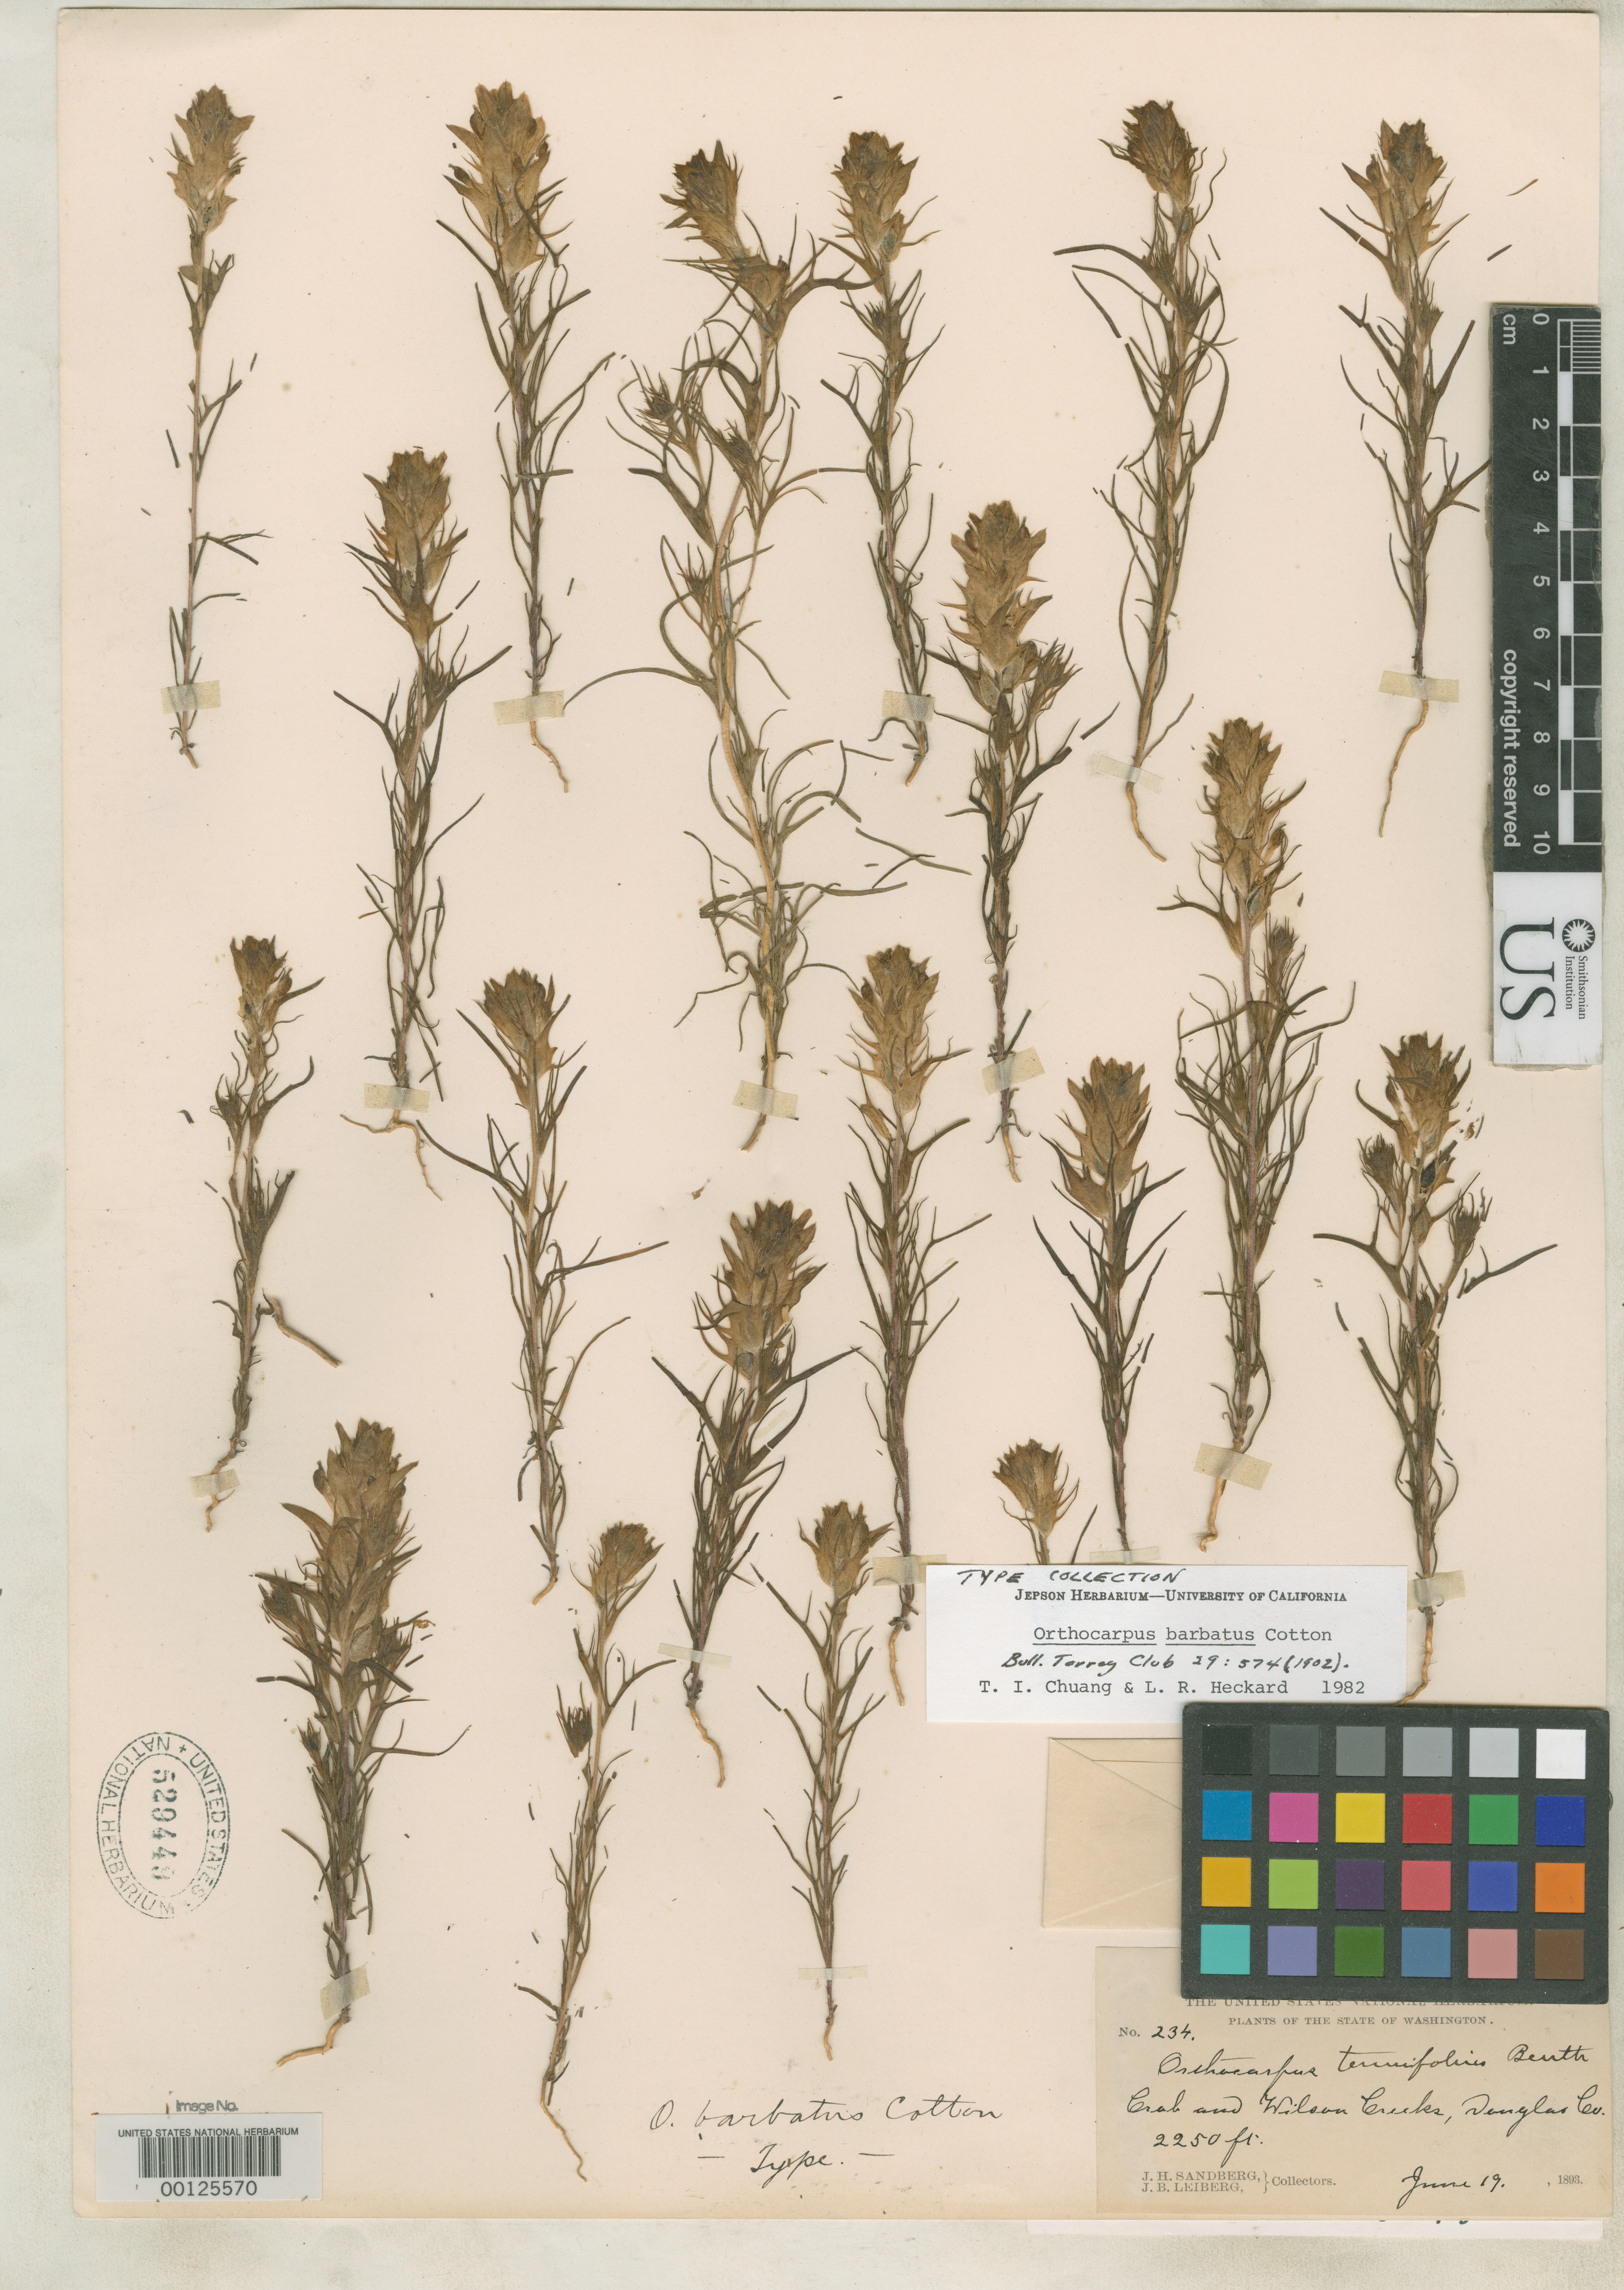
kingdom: Plantae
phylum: Tracheophyta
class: Magnoliopsida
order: Lamiales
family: Orobanchaceae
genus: Orthocarpus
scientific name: Orthocarpus barbatus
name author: J.S. Cotton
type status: Possible Holotype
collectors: J. H. Sandberg & J. Leiberg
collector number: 234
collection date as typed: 19 Jun 1893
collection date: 1893-06-19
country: United States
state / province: Washington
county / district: Douglas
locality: Crab and Wilson Creeks.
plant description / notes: This specimen annotated (by Cotton?) as "Type" and possibly the holotype, but Chuang & Heckard (1995, Syst. Bot. 17: 573) cite holotype at WS.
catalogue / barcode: US 529449